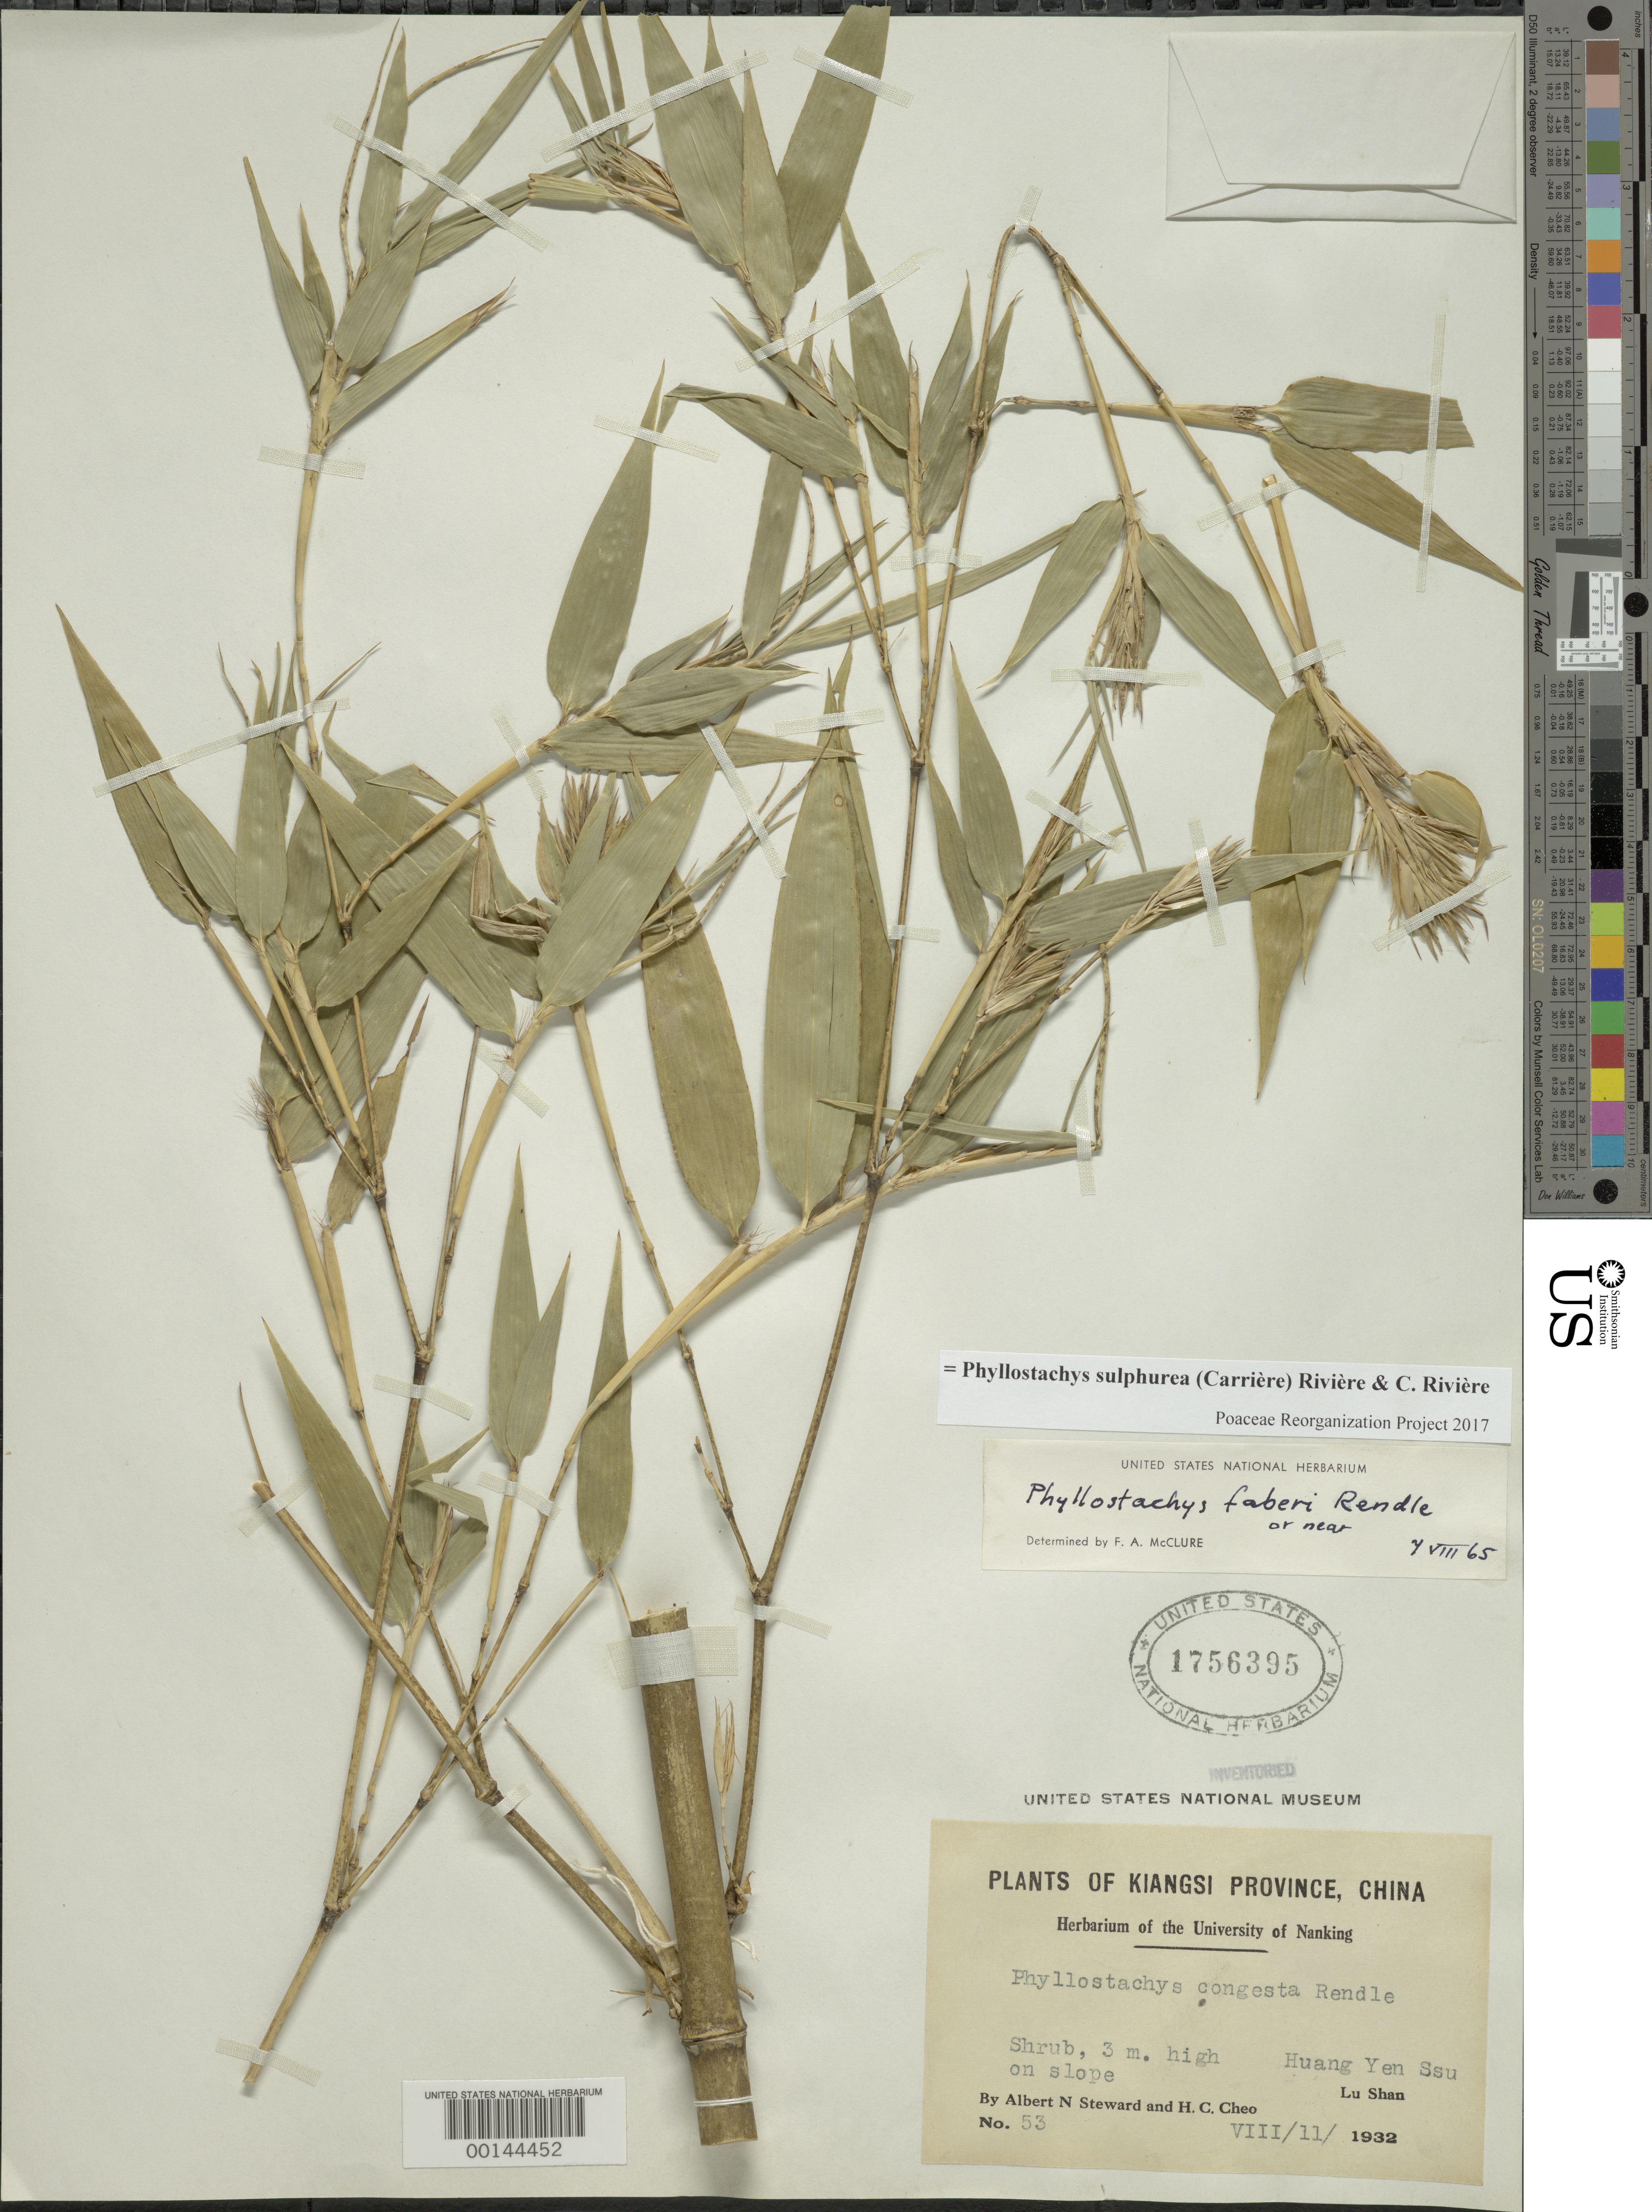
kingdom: Plantae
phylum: Tracheophyta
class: Liliopsida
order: Poales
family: Poaceae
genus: Phyllostachys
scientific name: Phyllostachys sulphurea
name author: (Carrière) Rivière & C. Rivière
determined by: Poaceae Reorganization Project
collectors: A. N. Steward & H. Cheo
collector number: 53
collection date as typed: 11 Aug 1932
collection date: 1932-08-11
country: China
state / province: Jiangxi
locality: Lu shan, huang yen ssu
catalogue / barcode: US 1756395